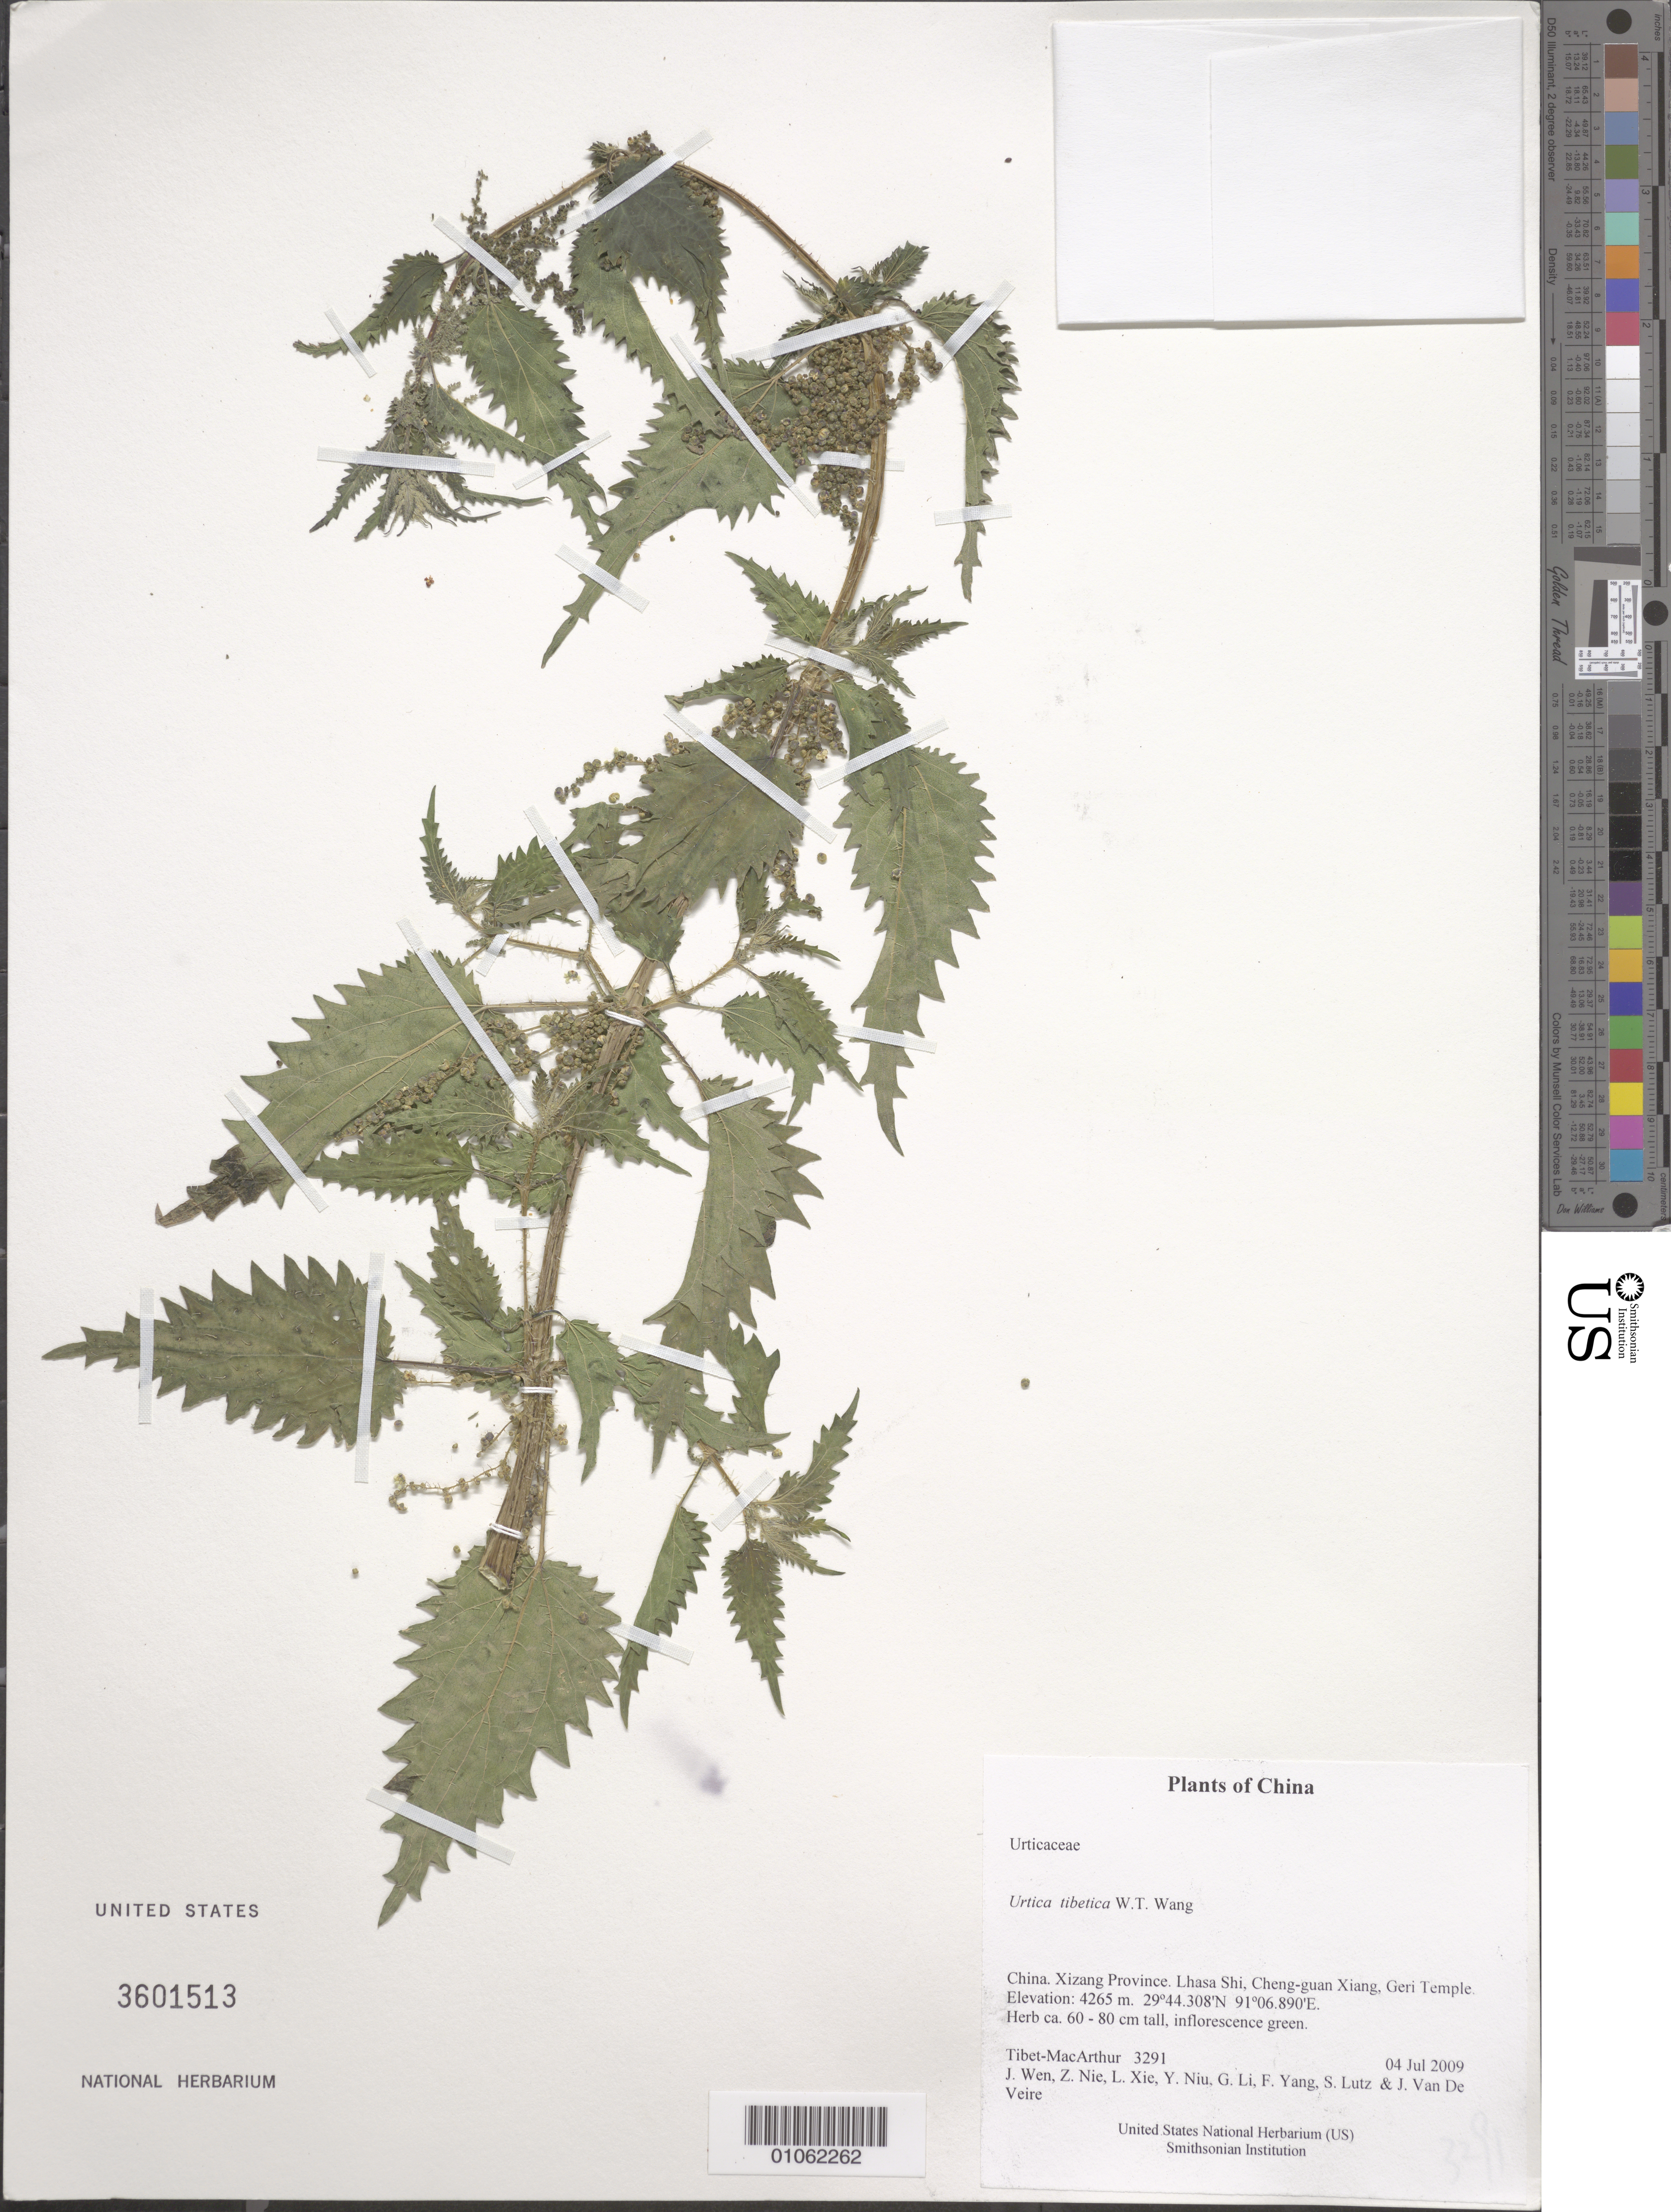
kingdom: Plantae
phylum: Tracheophyta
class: Magnoliopsida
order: Rosales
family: Urticaceae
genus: Urtica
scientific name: Urtica tibetica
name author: W.T. Wang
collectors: Tibet-MacArthur, J. Wen, Z. Nie, L. Xie, Y. Niu, G. Li, F. Yang, S. Lutz & J. Van De Veire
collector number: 3291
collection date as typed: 04 Jul 2009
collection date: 2009-07-04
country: China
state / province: Xizang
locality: Lhasa Shi, Cheng-guan Xiang, Geri Temple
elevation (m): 4265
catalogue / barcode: US 3601513